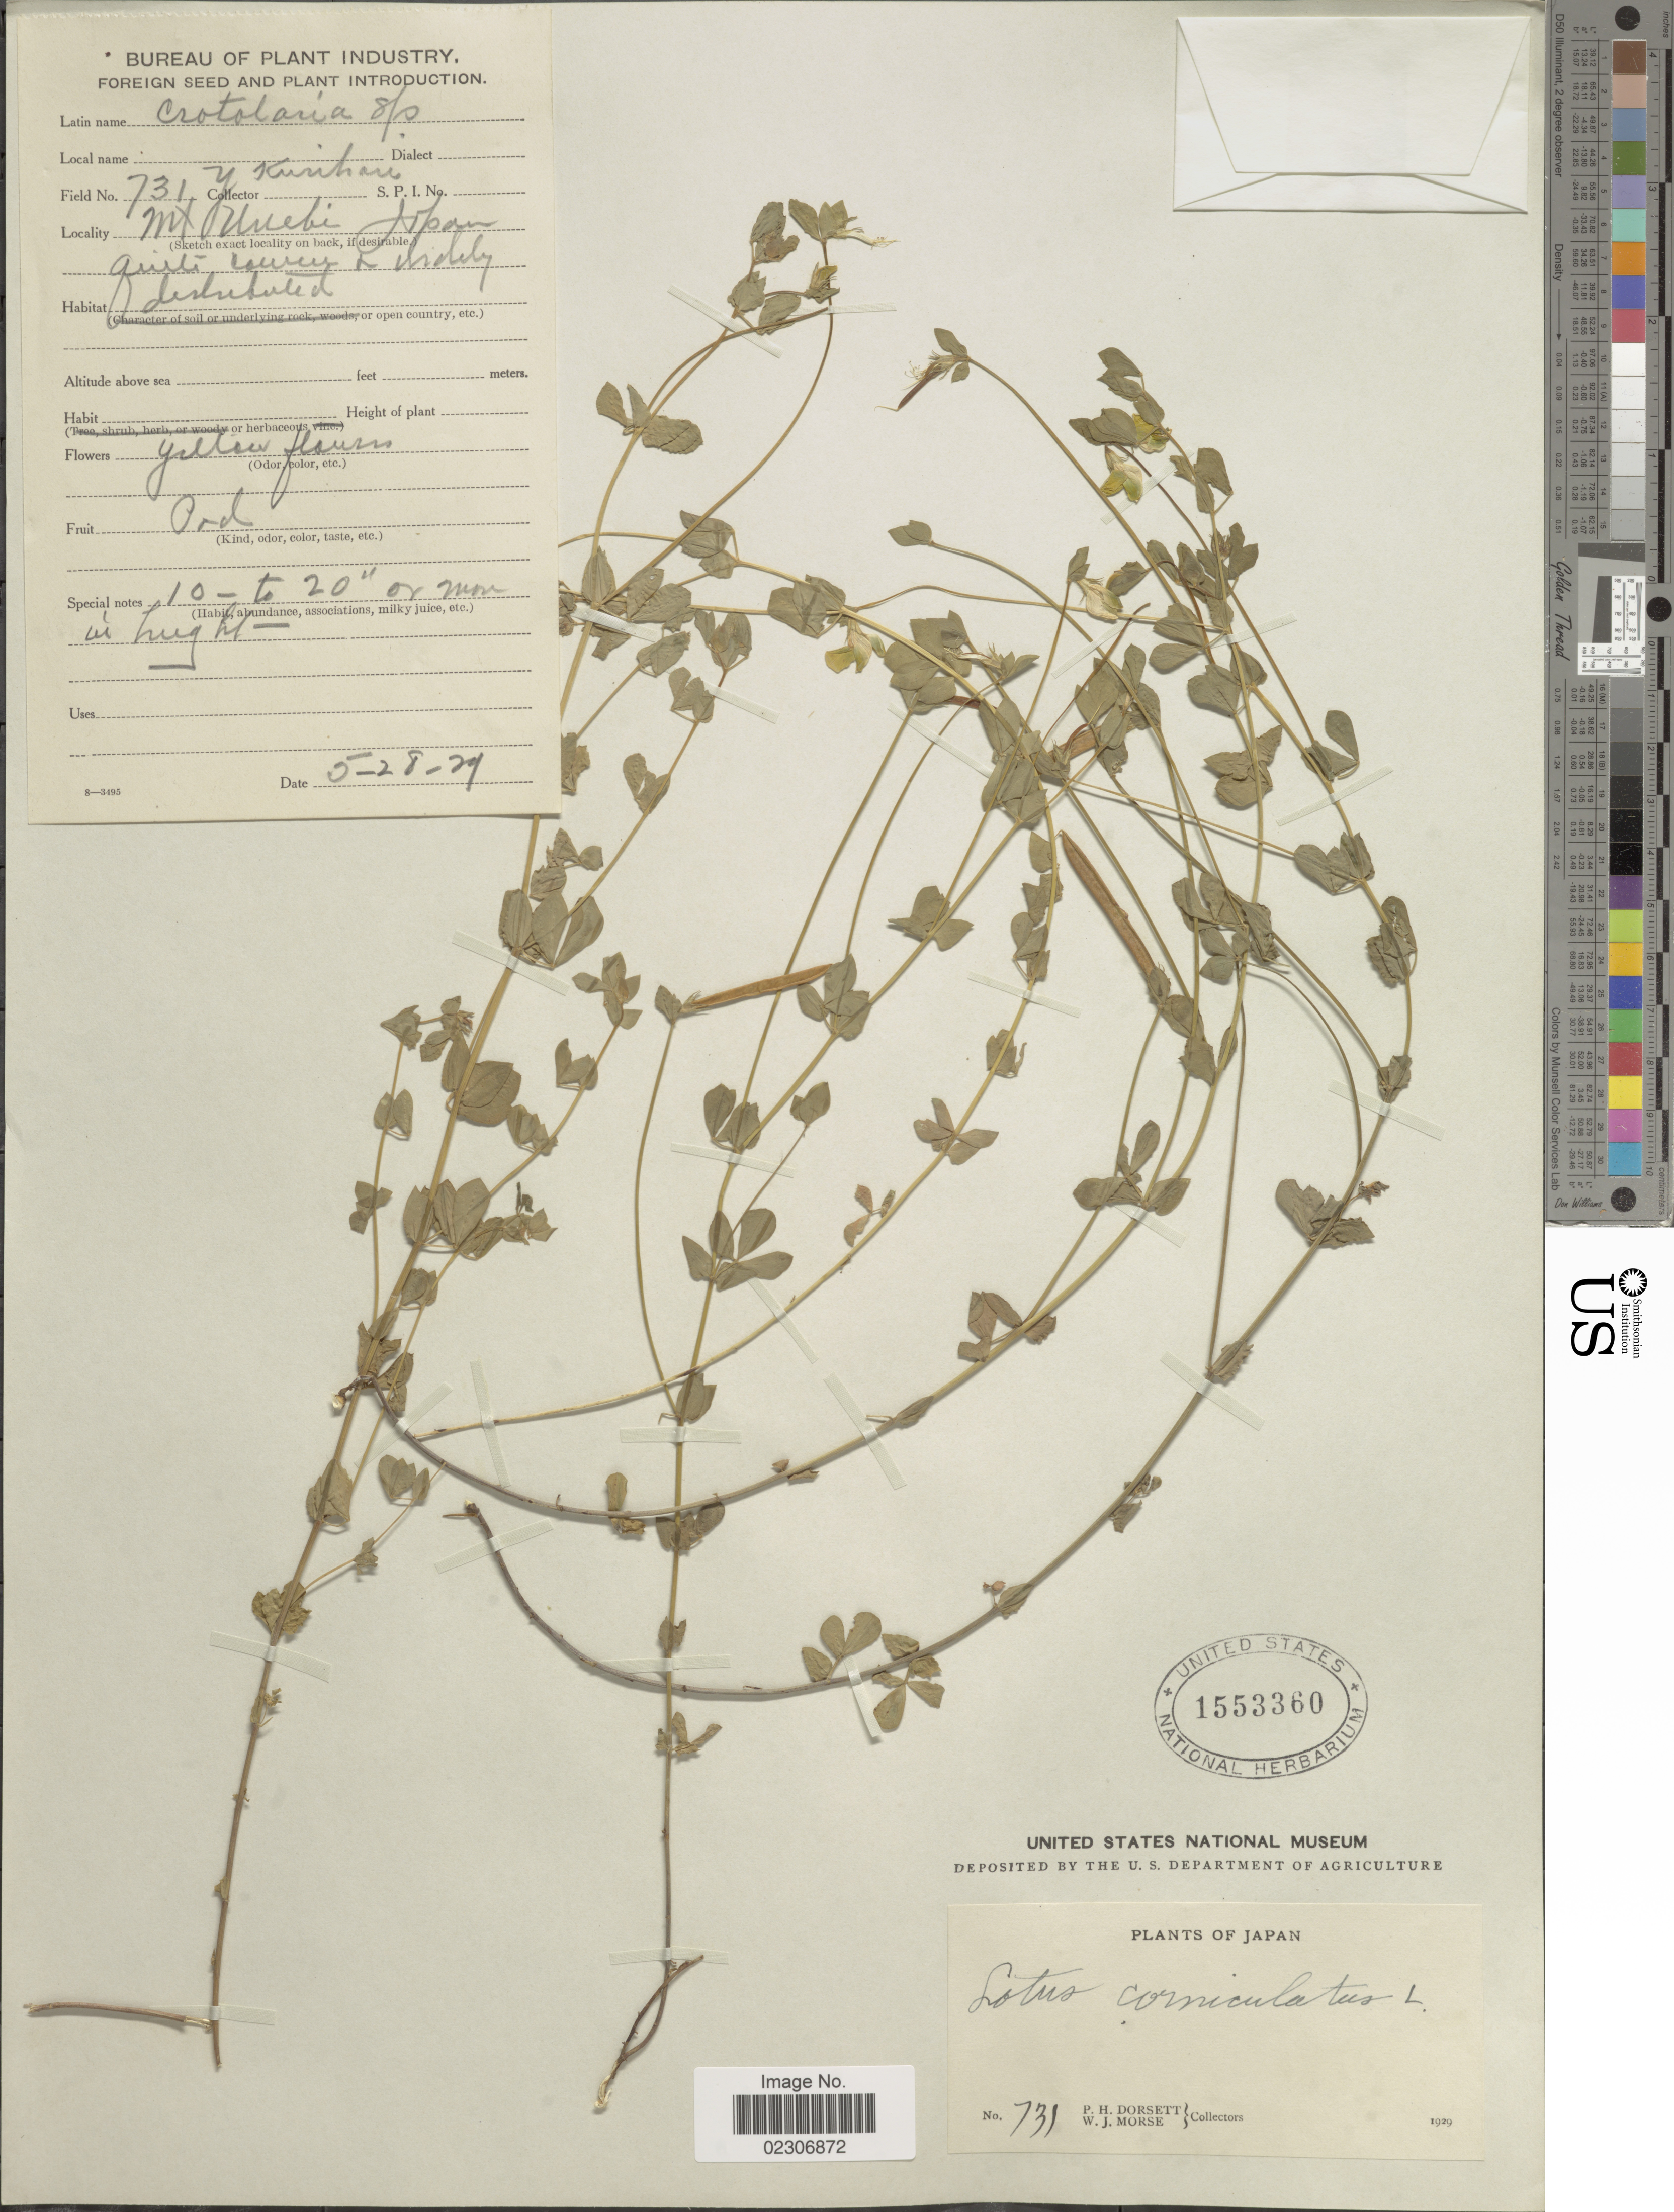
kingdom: Plantae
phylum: Tracheophyta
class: Magnoliopsida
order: Fabales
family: Fabaceae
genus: Lotus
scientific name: Lotus corniculatus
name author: L.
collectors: P. H. Dorsett & W. J. Morse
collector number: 731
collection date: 1929-05-28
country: Japan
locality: Japan. Mt. Unebi.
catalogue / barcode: US 1553360